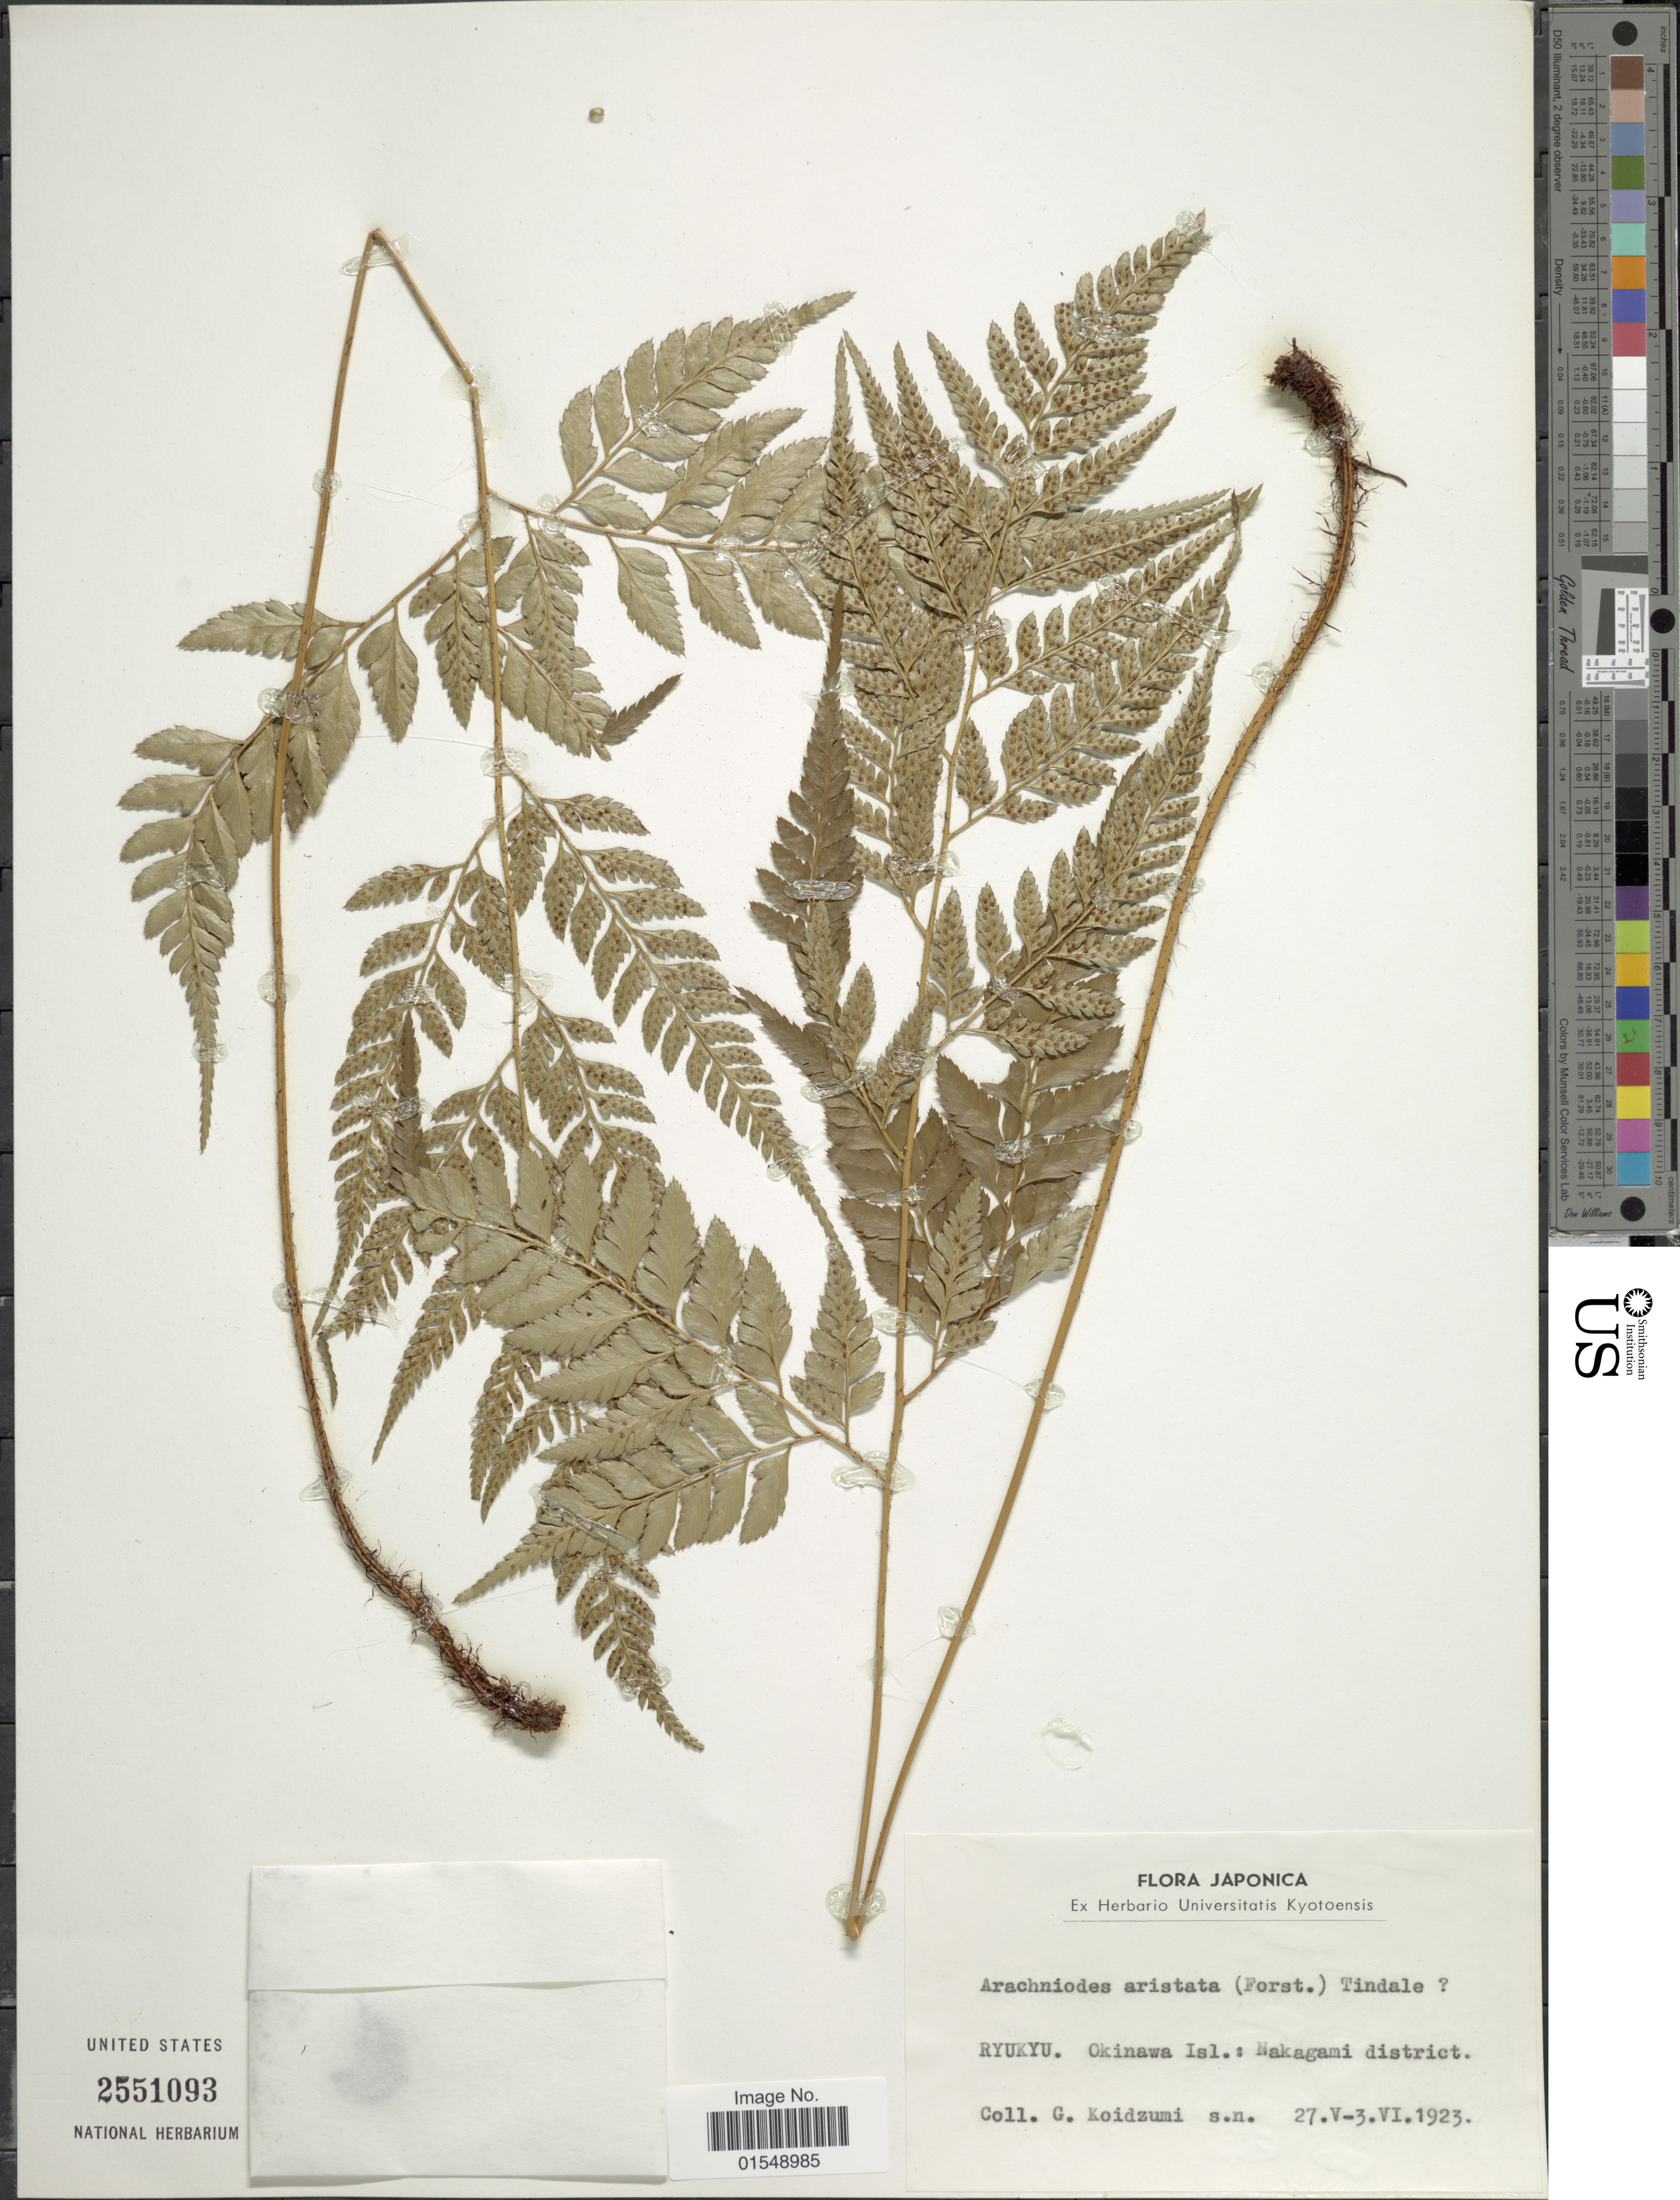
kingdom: Plantae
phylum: Tracheophyta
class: Polypodiopsida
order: Polypodiales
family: Dryopteridaceae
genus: Arachniodes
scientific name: Arachniodes aristata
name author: (G. Forst.) Tindale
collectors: G. Koidzumi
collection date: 1923-05-27/1923-06-03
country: Japan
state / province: Okinawa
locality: Ryukyu, Okinawa Isl.: Nakagami district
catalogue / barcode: US 2551093